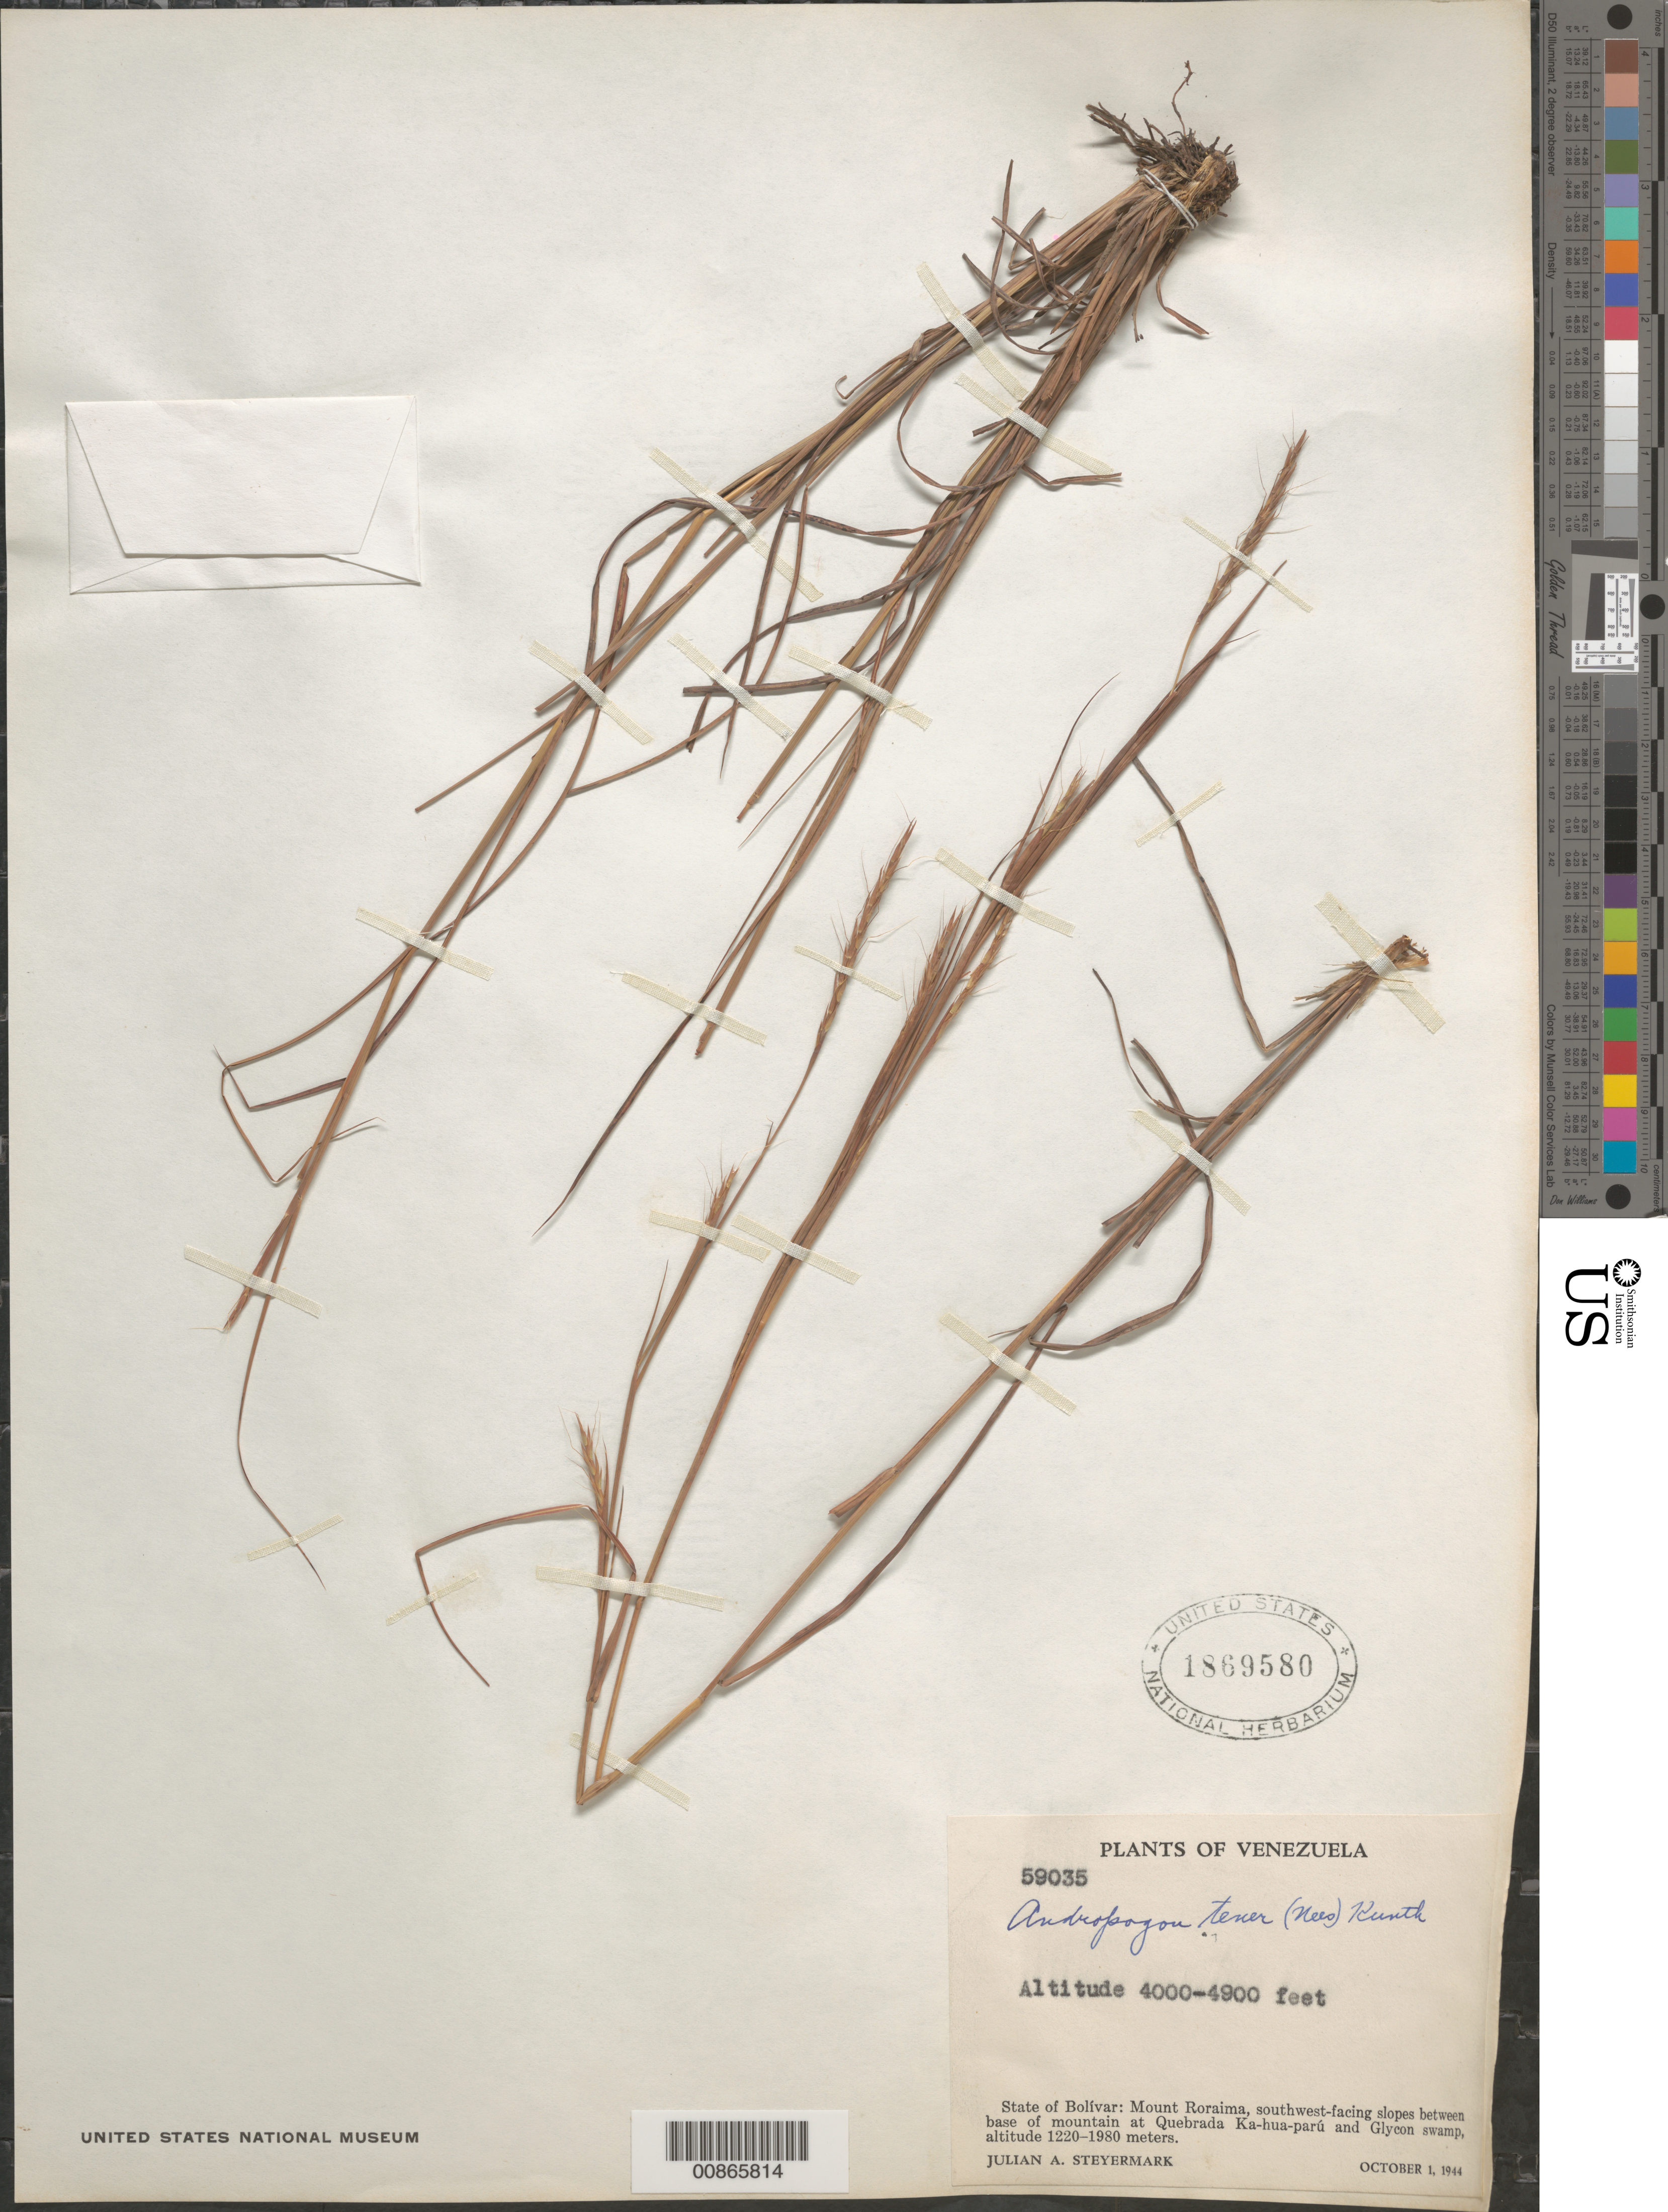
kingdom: Plantae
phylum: Tracheophyta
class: Liliopsida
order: Poales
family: Poaceae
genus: Schizachyrium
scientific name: Schizachyrium tenerum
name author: Nees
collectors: J. Steyermark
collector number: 59035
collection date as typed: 1-Oct-44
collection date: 1944-10-01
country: Venezuela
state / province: Bolívar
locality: Mt. Roraima, SW-facing slopes between base of mountain at Quebrada Ka-hua parú & Glycon swamp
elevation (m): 1219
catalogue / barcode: US 1869580